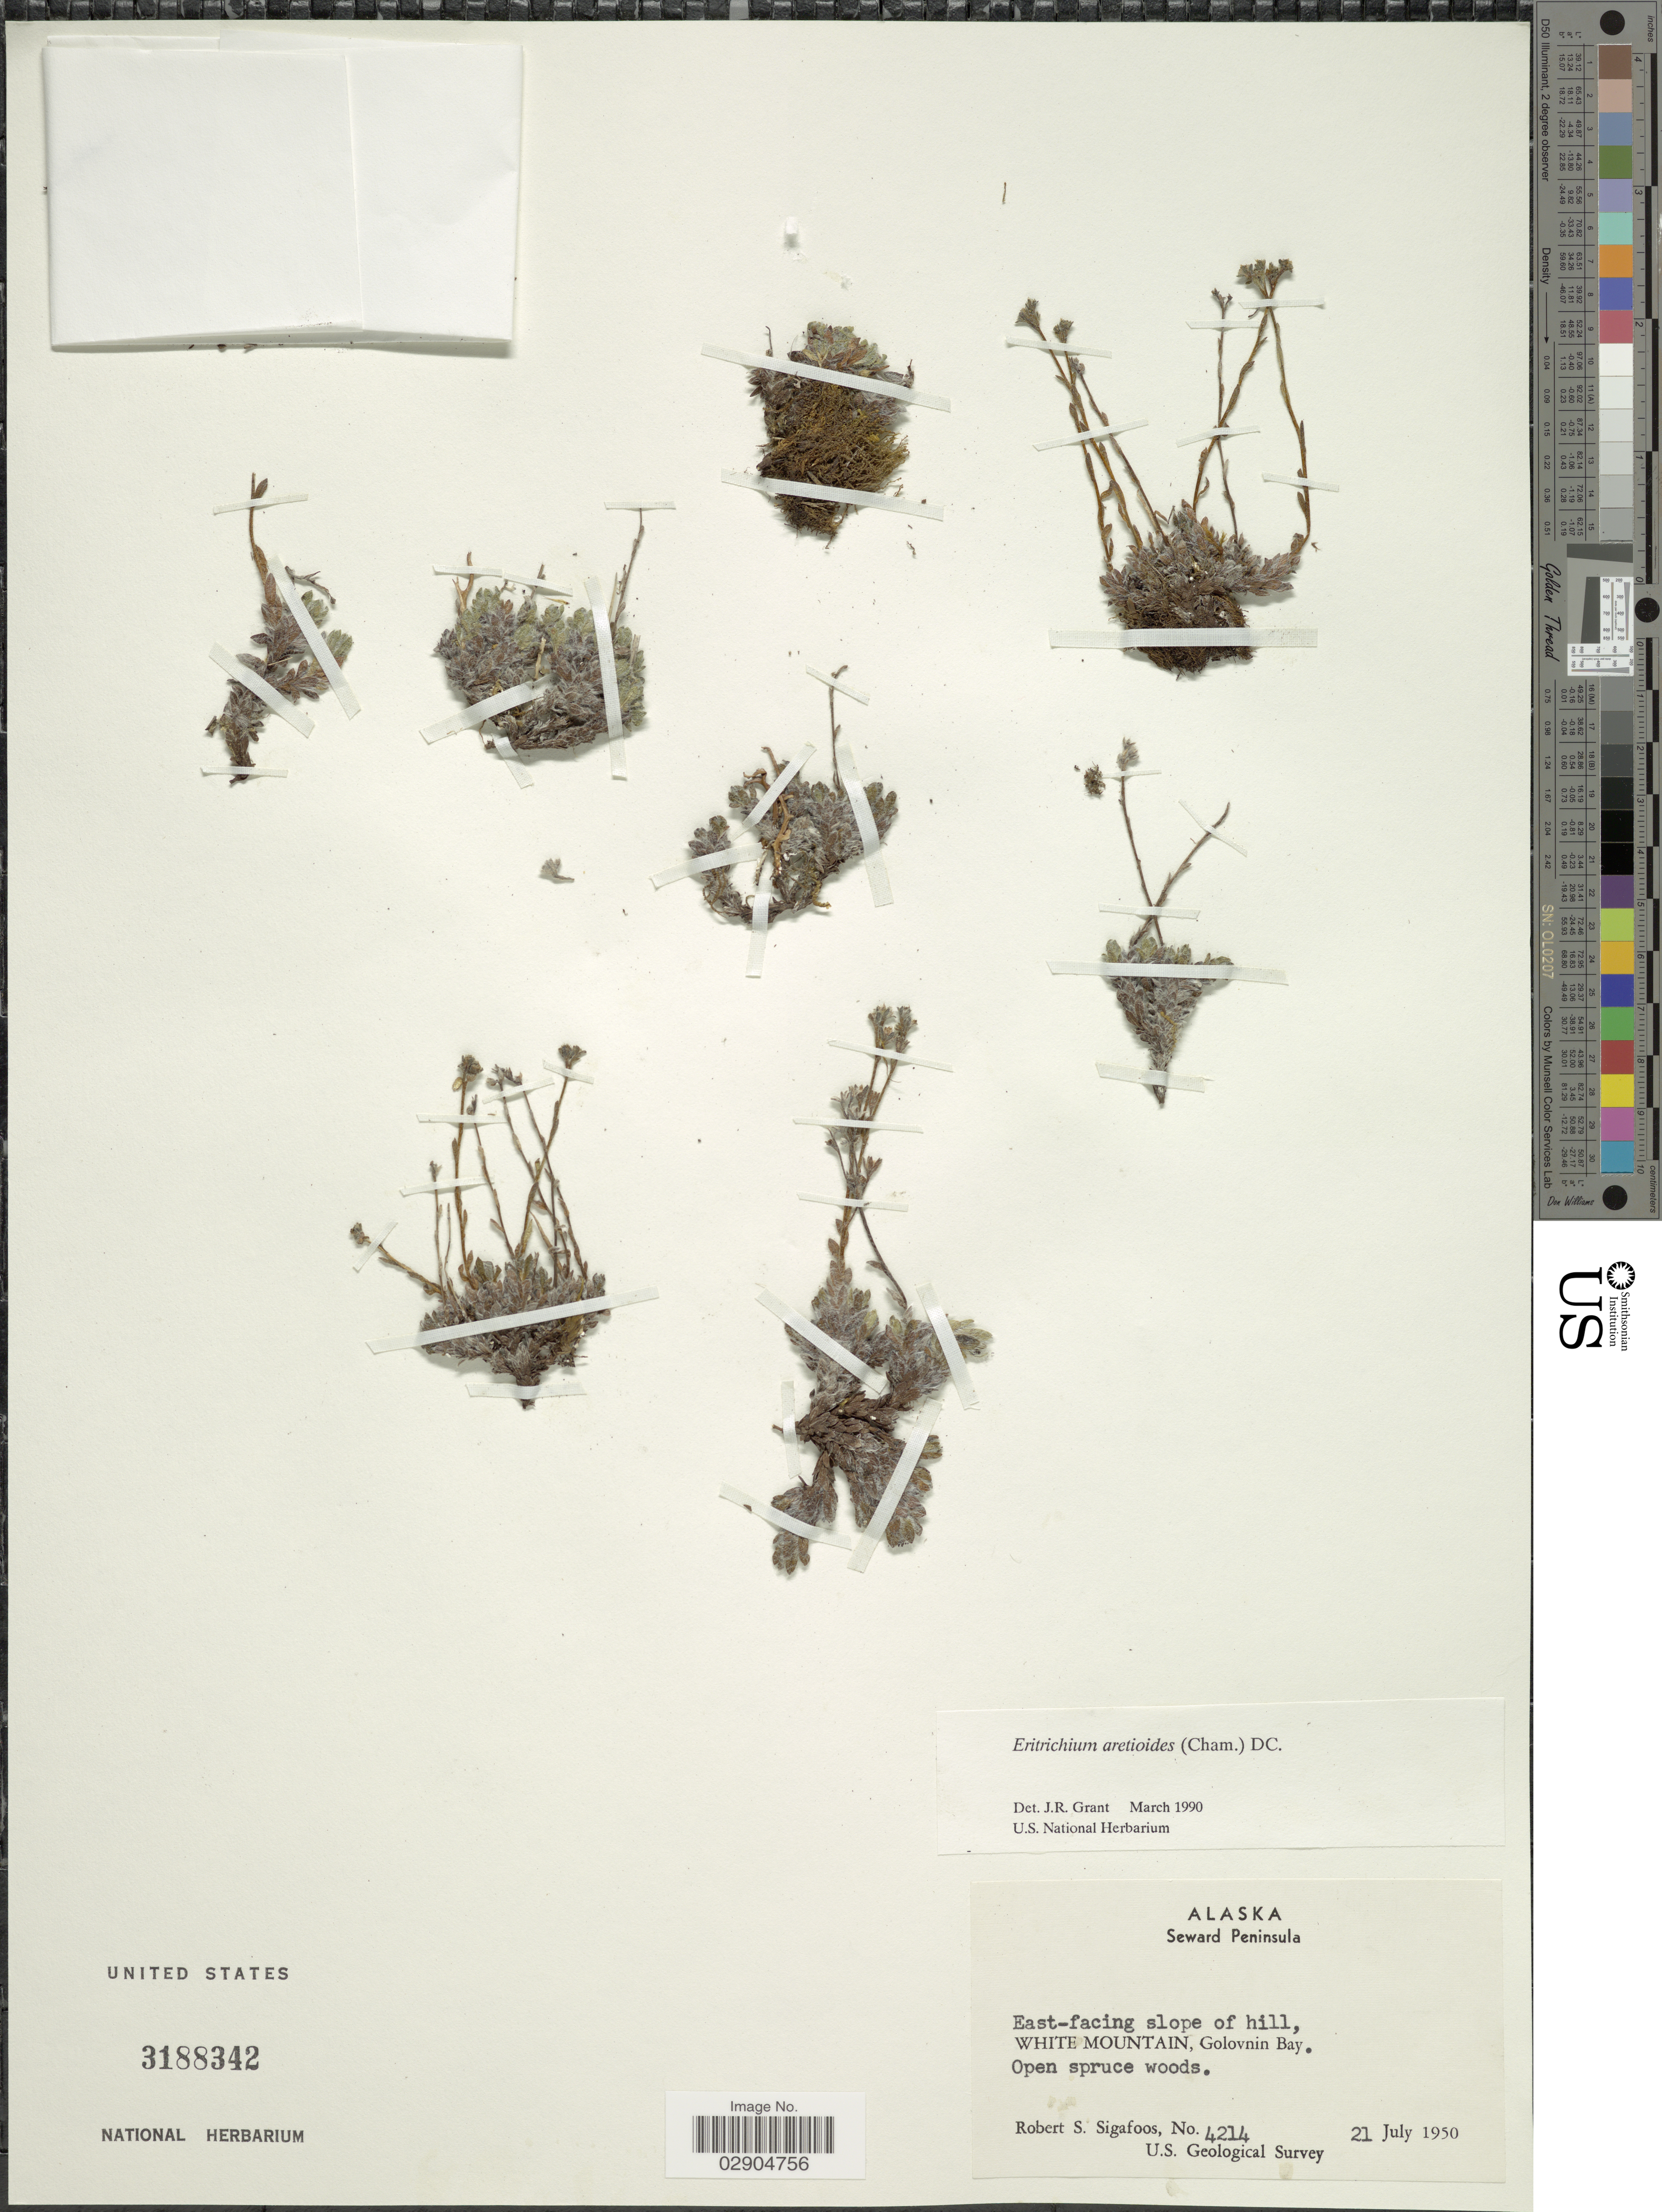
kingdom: Plantae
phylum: Tracheophyta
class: Magnoliopsida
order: Boraginales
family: Boraginaceae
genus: Eritrichium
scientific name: Eritrichium aretioides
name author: (Cham.) DC.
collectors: R. Sigafoos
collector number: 4214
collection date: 1950-07-21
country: United States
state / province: Alaska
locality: Seward Peninsula, East-facing slope of Hill, White Mountain, Golovnin Bay.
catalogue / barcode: US 3188342